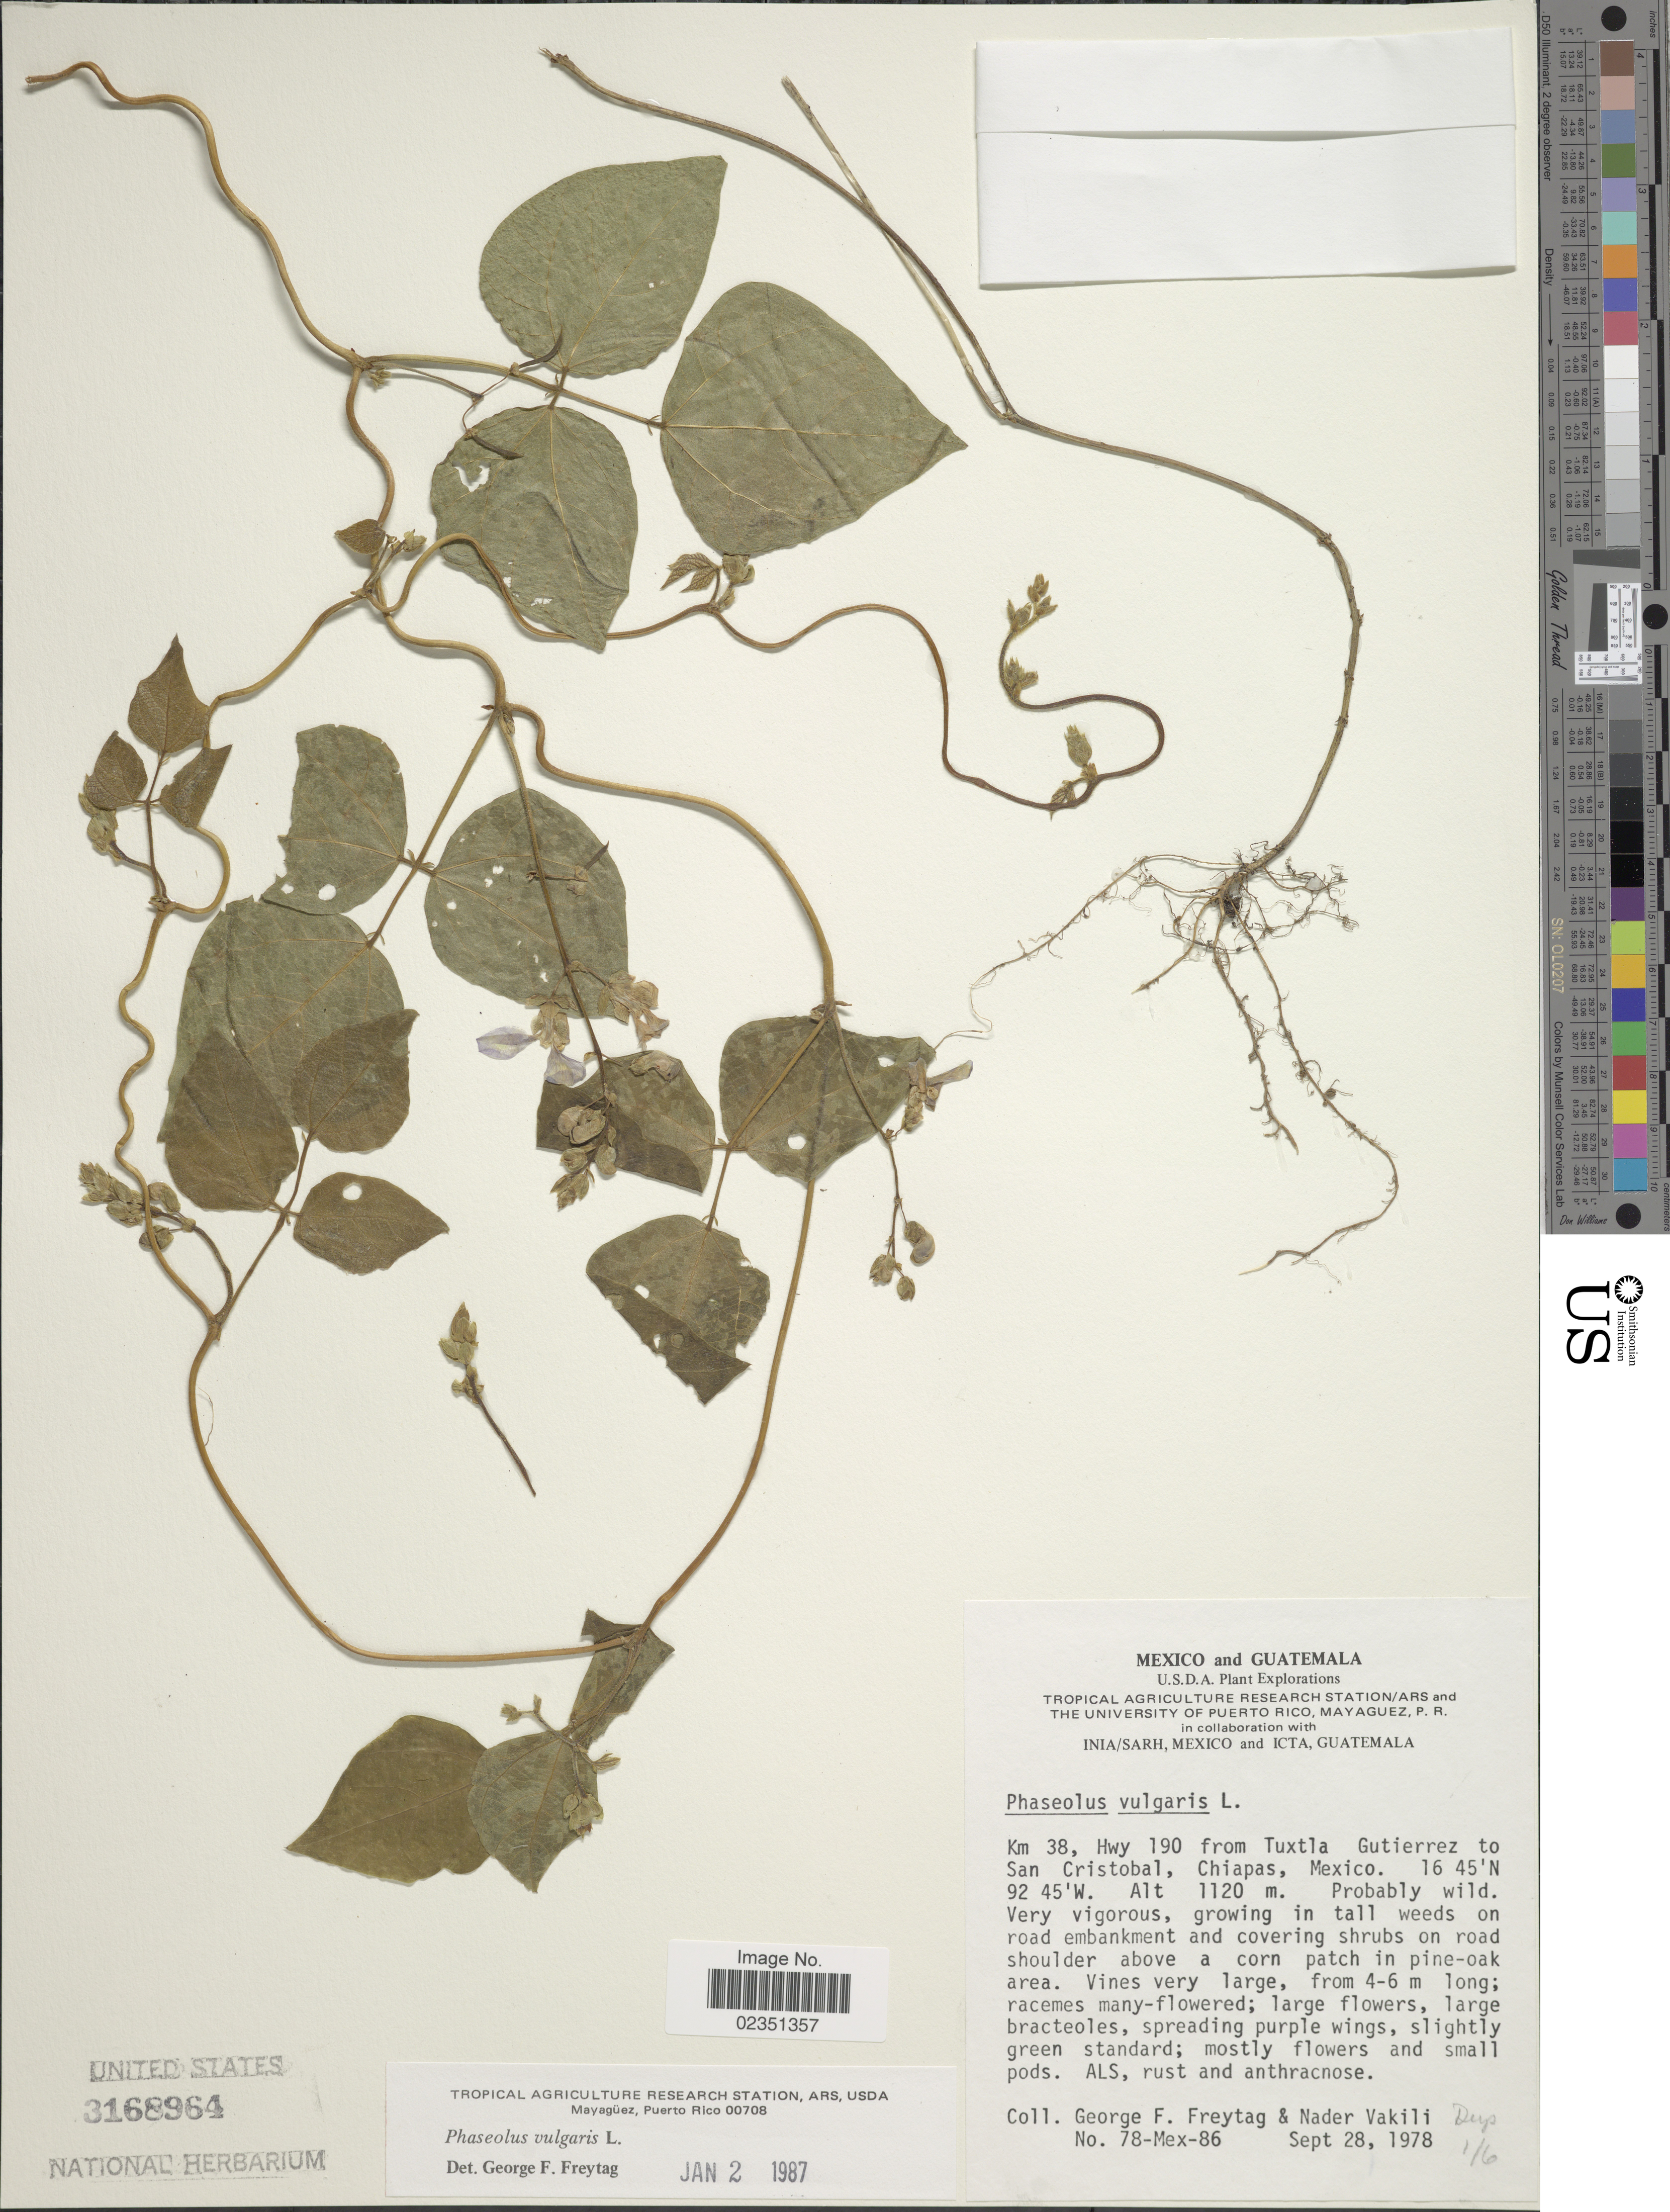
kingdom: Plantae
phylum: Tracheophyta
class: Magnoliopsida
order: Fabales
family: Fabaceae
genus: Phaseolus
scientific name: Phaseolus vulgaris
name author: L.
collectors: G. F. Freytag & N. Vakili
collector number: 78-Mex-86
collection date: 1978-09-28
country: Mexico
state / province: Chiapas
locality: Km 38 Hwy 190 from Tuxtla Gutierrez to San Cristobal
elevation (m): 1120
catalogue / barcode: US 3168964